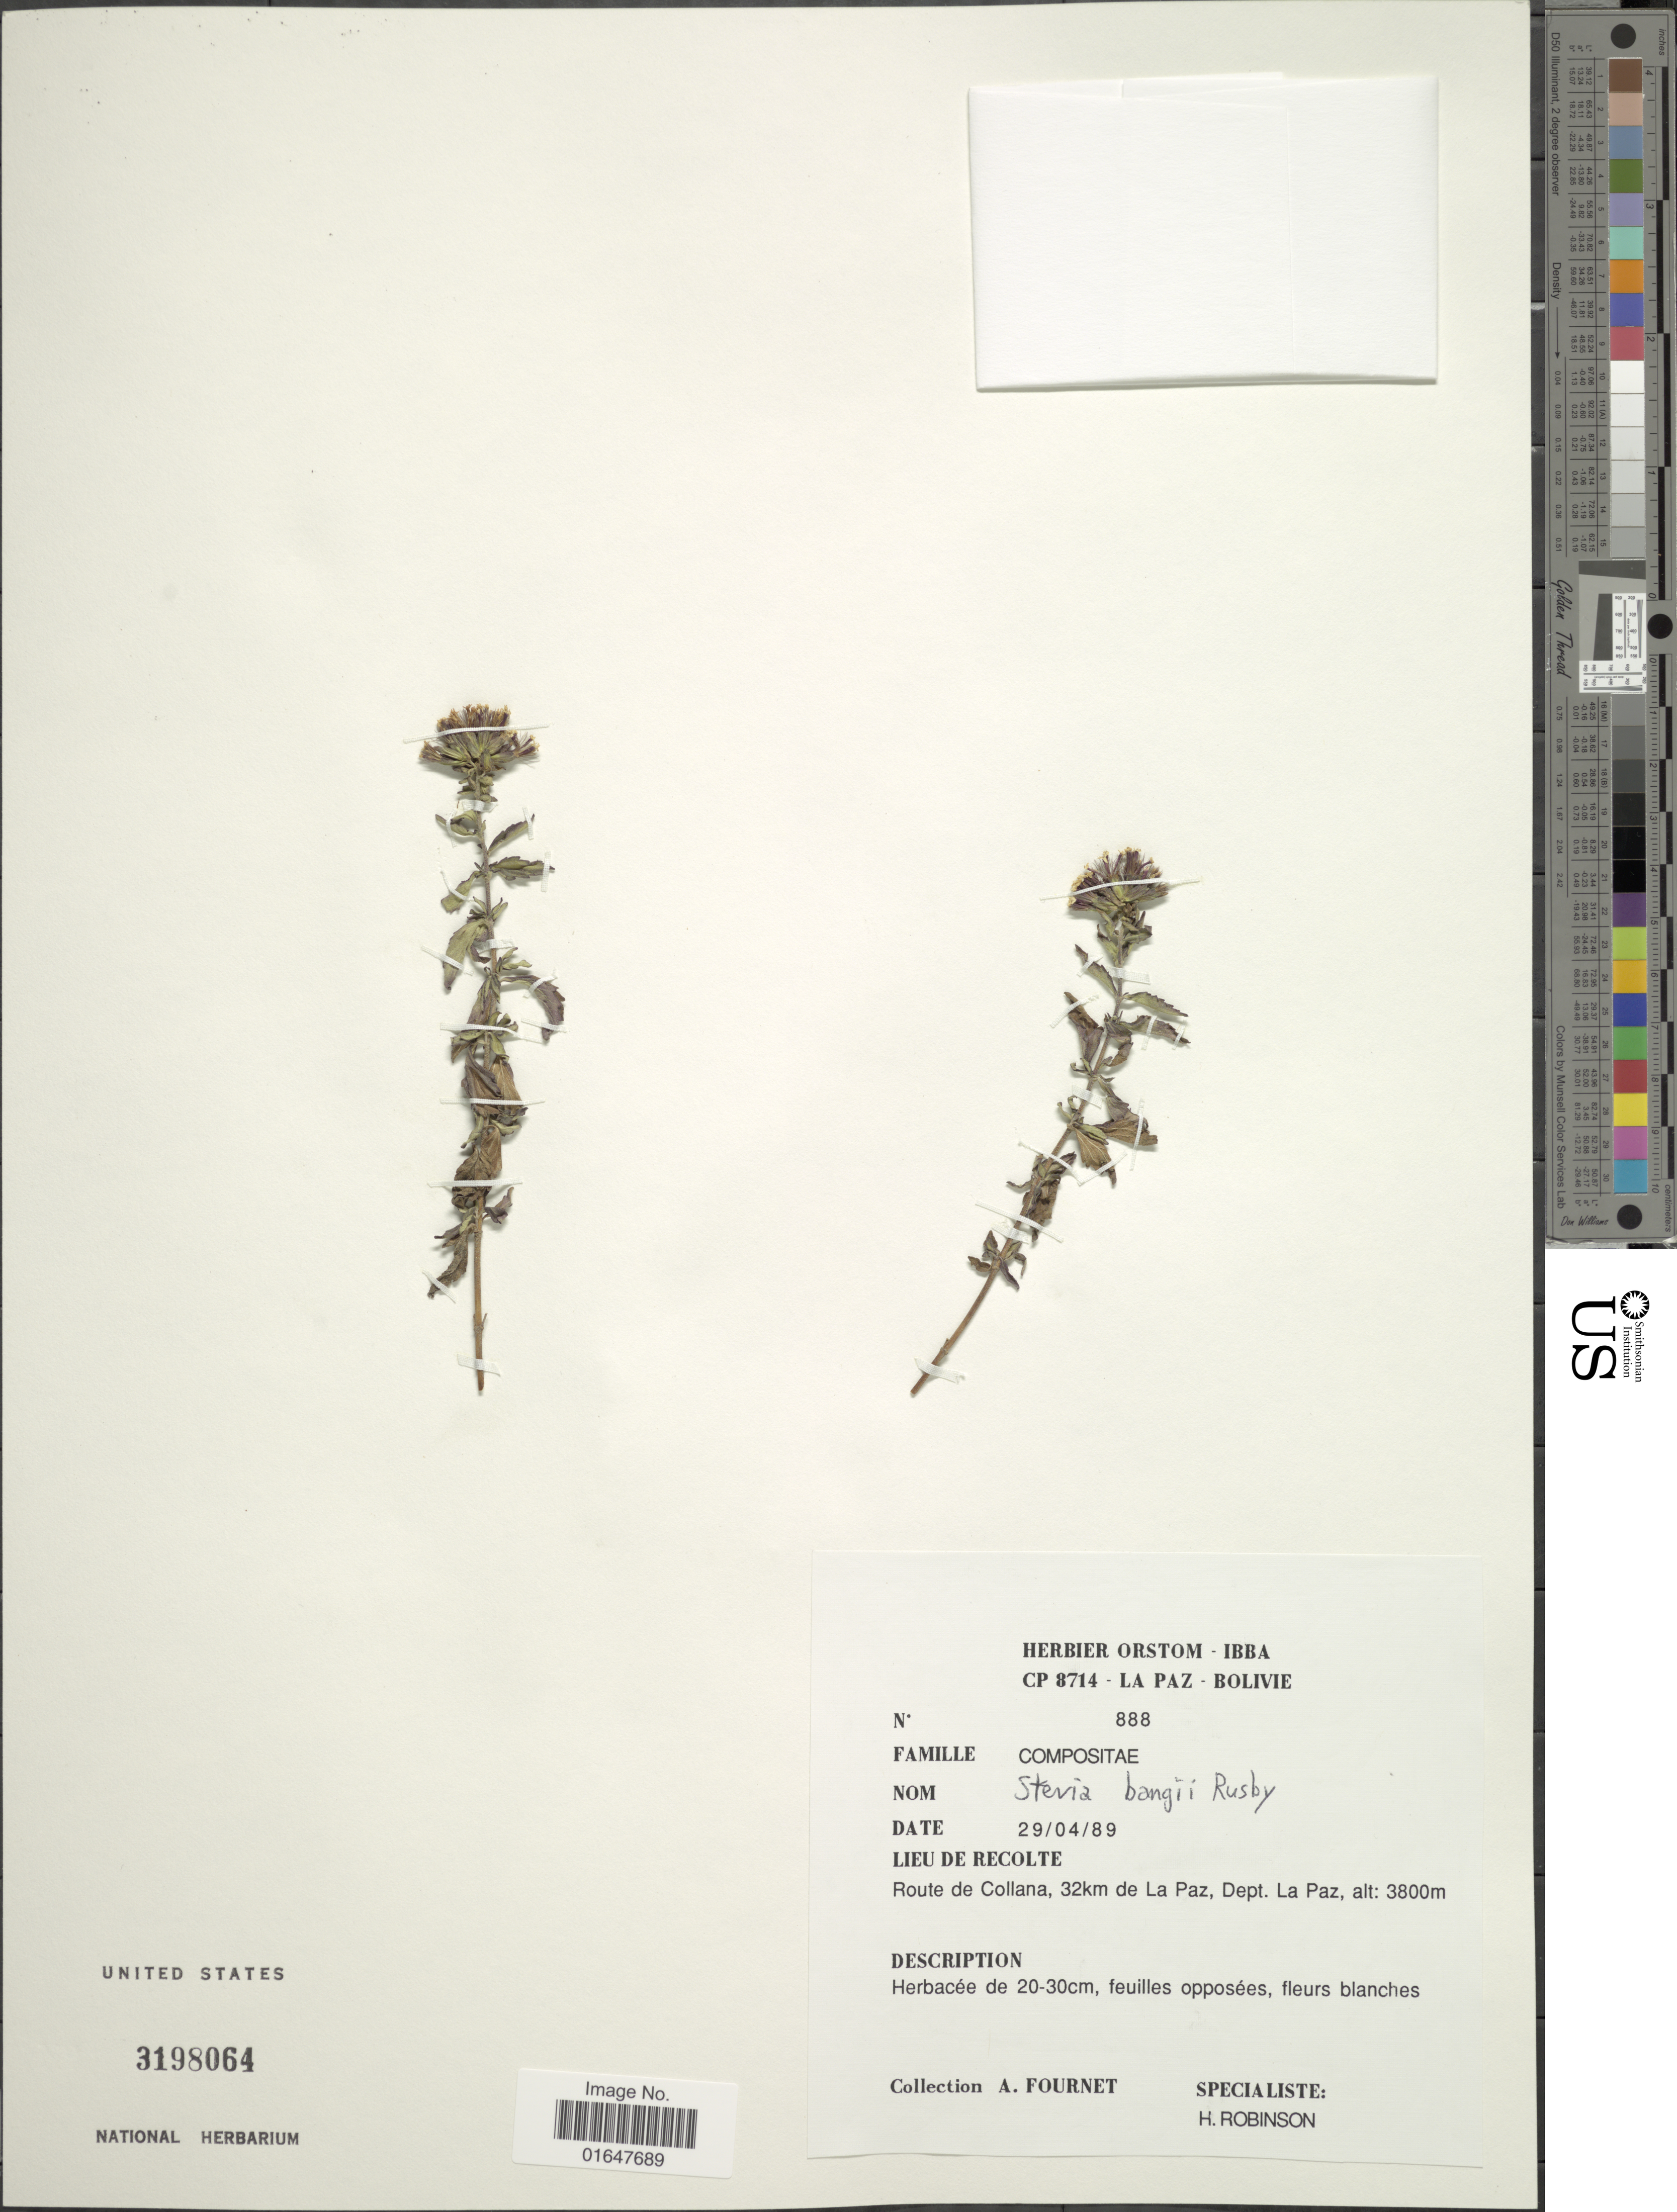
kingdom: Plantae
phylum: Tracheophyta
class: Magnoliopsida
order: Asterales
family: Asteraceae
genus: Stevia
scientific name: Stevia bangii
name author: Rusby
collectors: A. Fournet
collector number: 888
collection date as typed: Transcribed d/m/y: 29/4/89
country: Bolivia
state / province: La Paz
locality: Bolivie, Route de Collana, 32 km de La Paz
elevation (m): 3800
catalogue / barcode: US 3198064